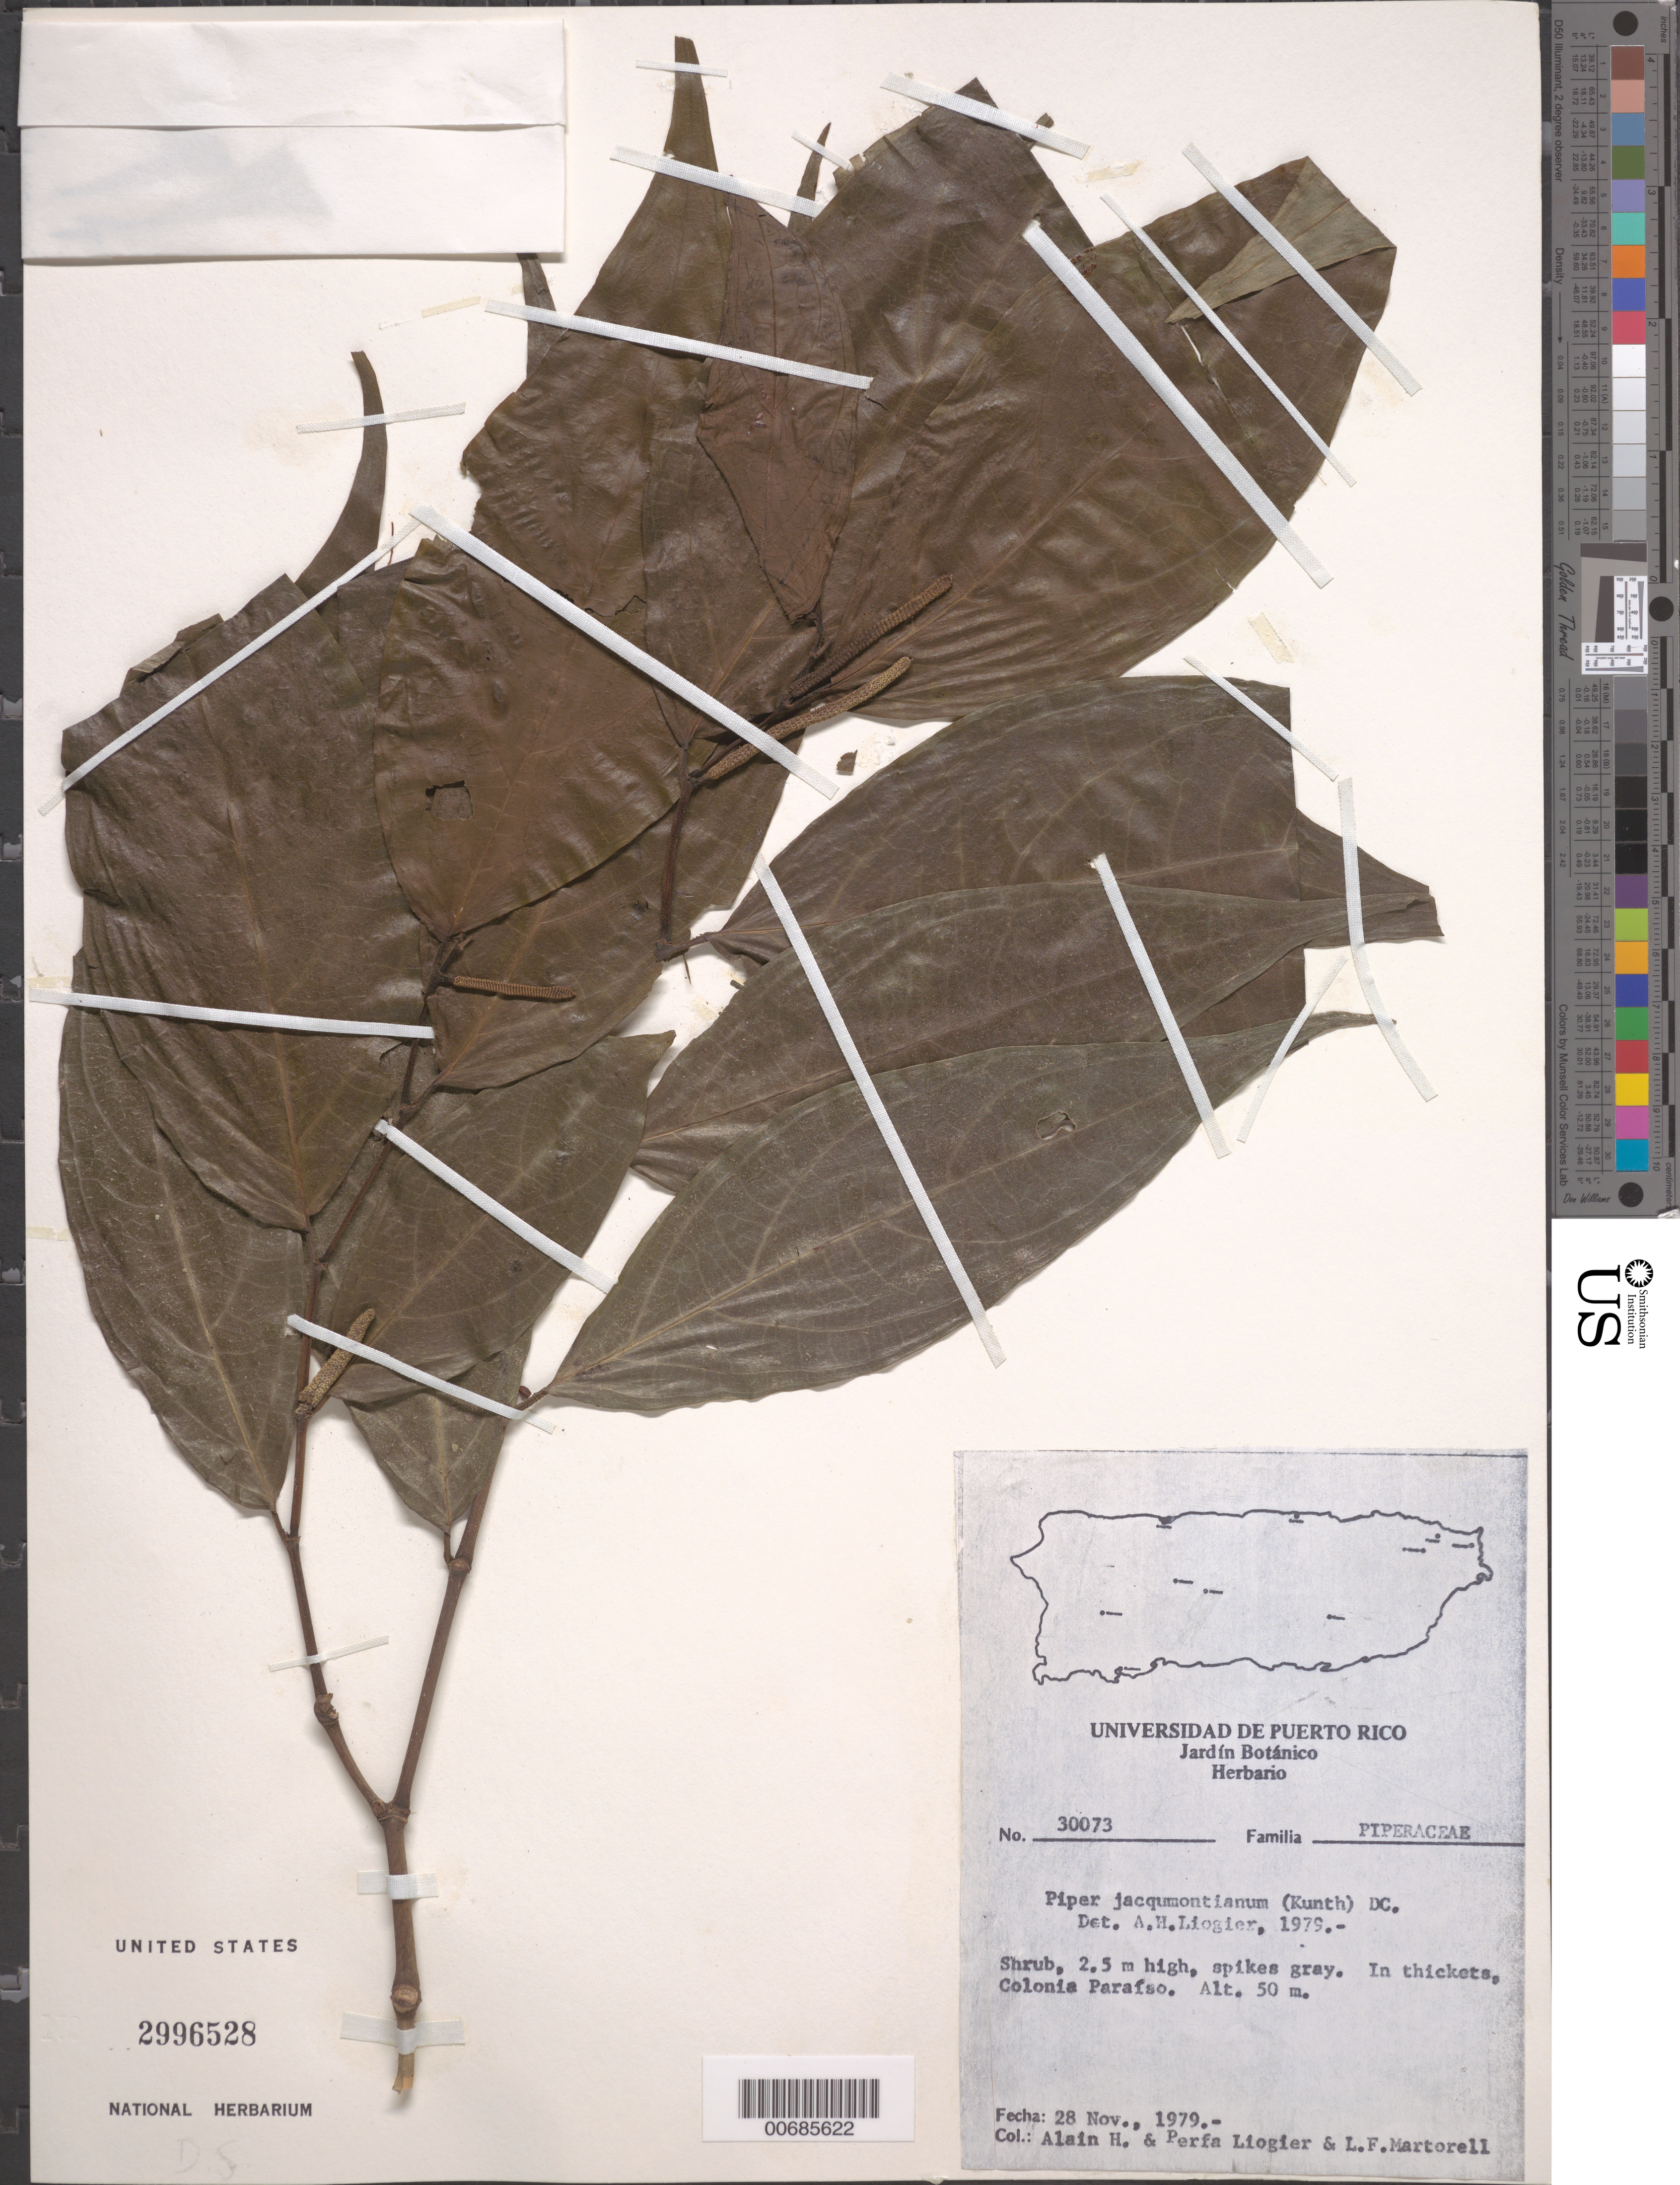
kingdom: Plantae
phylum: Tracheophyta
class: Magnoliopsida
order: Piperales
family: Piperaceae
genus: Piper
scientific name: Piper jacquemontianum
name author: Kunth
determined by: Liogier, Alain H.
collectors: A. H. Liogier, M. P. Liogier & L. Martorell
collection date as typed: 28 Nov 1979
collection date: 1979-11-28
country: Puerto Rico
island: Greater Antilles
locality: Colonia Parafso.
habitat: In thickets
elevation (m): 50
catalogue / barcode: US 2962528